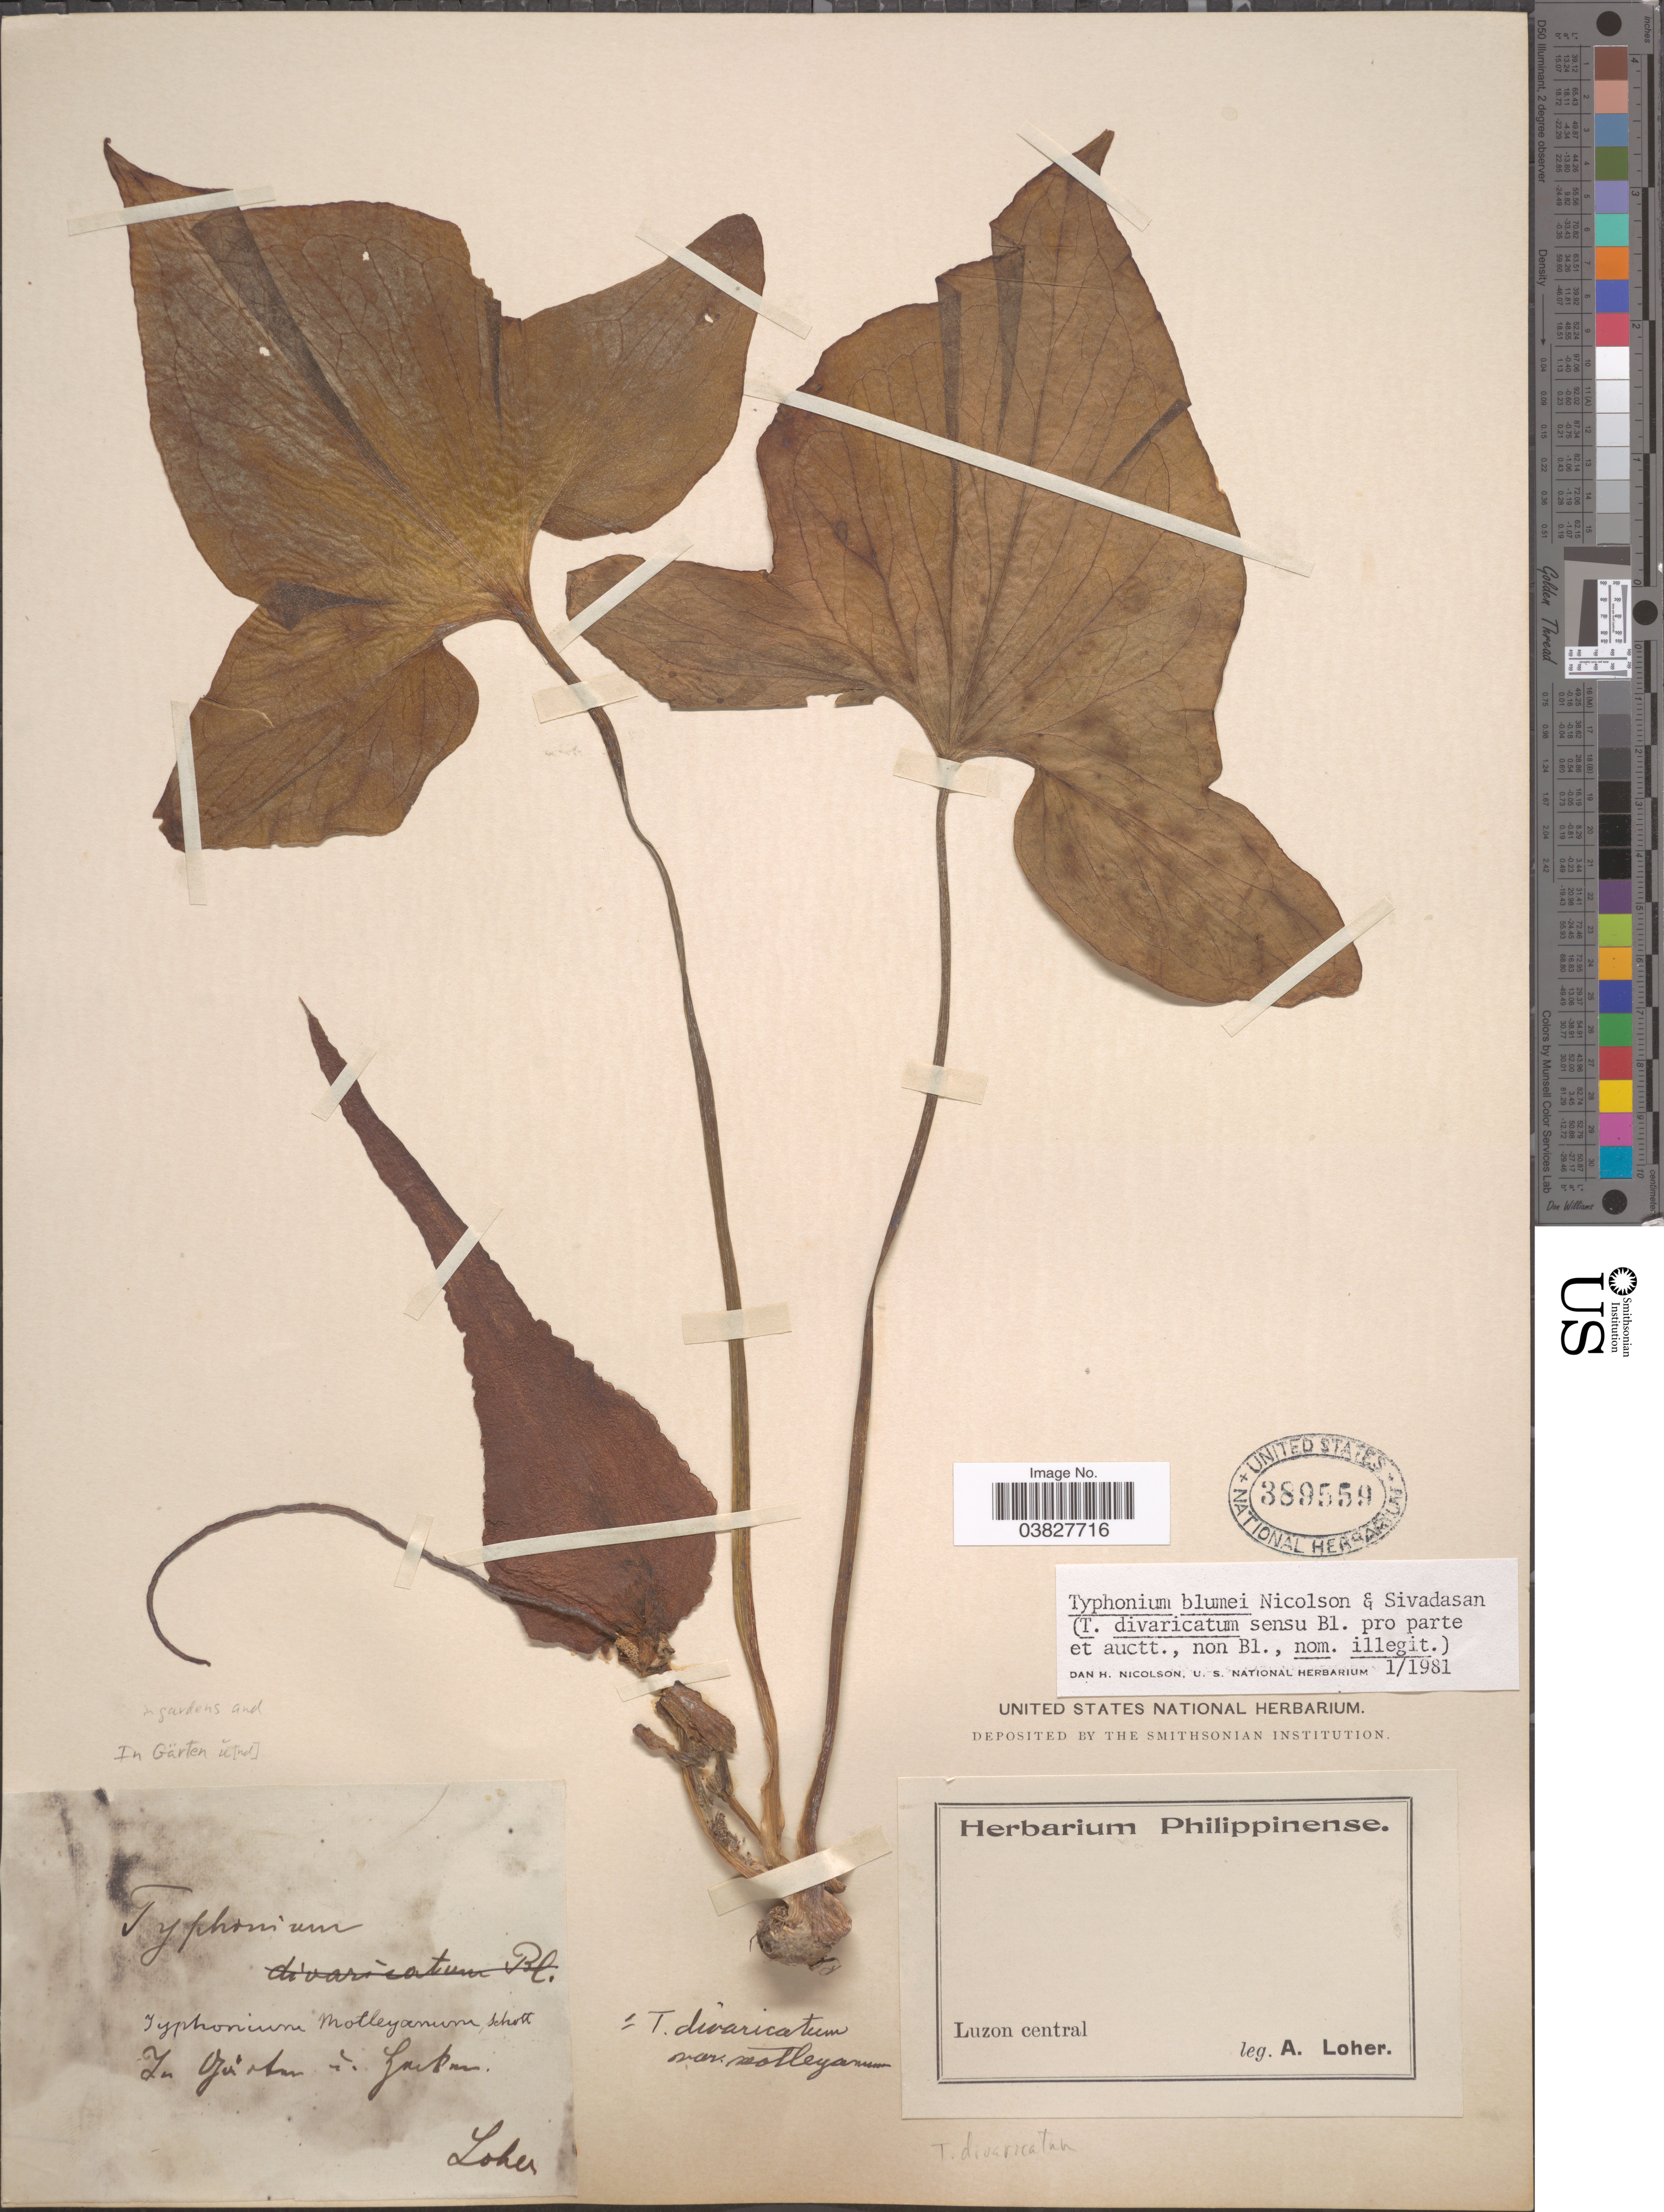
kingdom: Plantae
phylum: Tracheophyta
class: Liliopsida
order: Alismatales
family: Araceae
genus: Typhonium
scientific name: Typhonium blumei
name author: Nicolson & Sivad.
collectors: A. Loher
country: Philippines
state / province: Central Luzon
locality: In gardens. Luzon central.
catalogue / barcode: US 389559